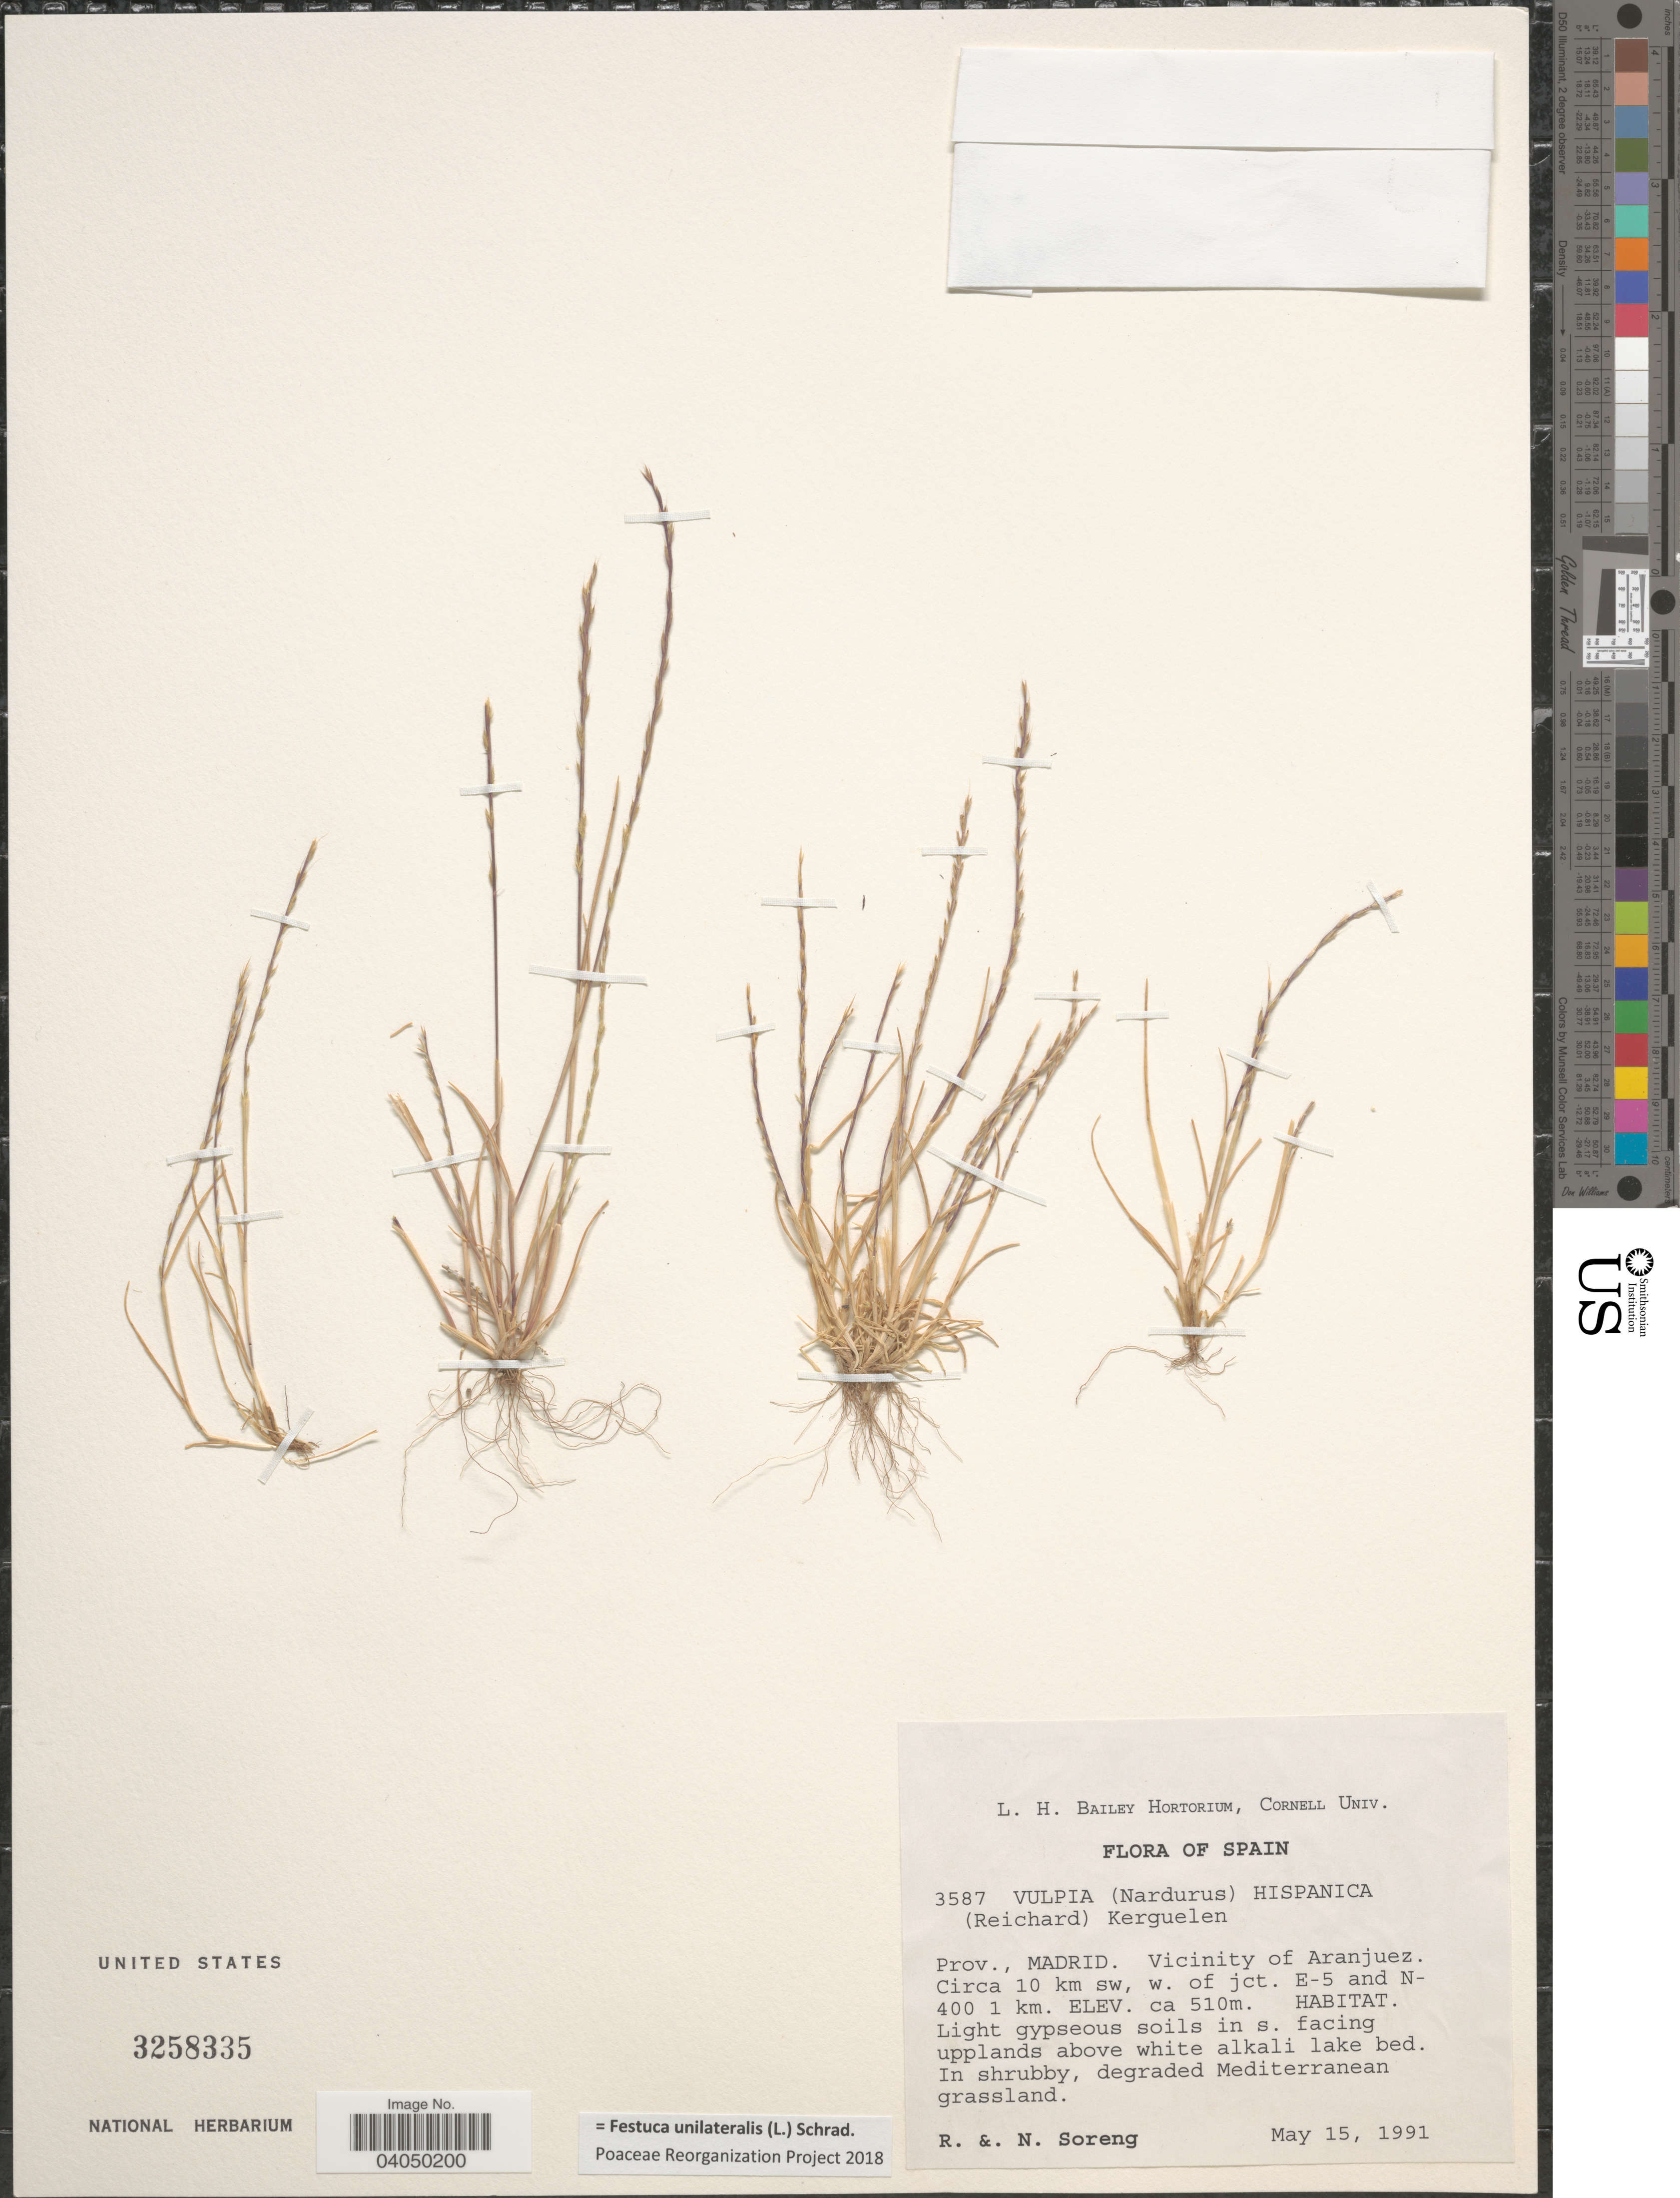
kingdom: Plantae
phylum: Tracheophyta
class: Liliopsida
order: Poales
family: Poaceae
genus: Festuca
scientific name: Festuca unilateralis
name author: Schrad.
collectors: R. J. Soreng & N. L. Soreng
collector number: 3587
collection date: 1991-05-15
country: Spain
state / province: Madrid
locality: Vicinity of Aranjuez. Circa 10 km sw, w. of jct. E-5 and N-400 1 km. In s. facing upplands above white alkali lake bed.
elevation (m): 510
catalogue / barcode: US 3258335